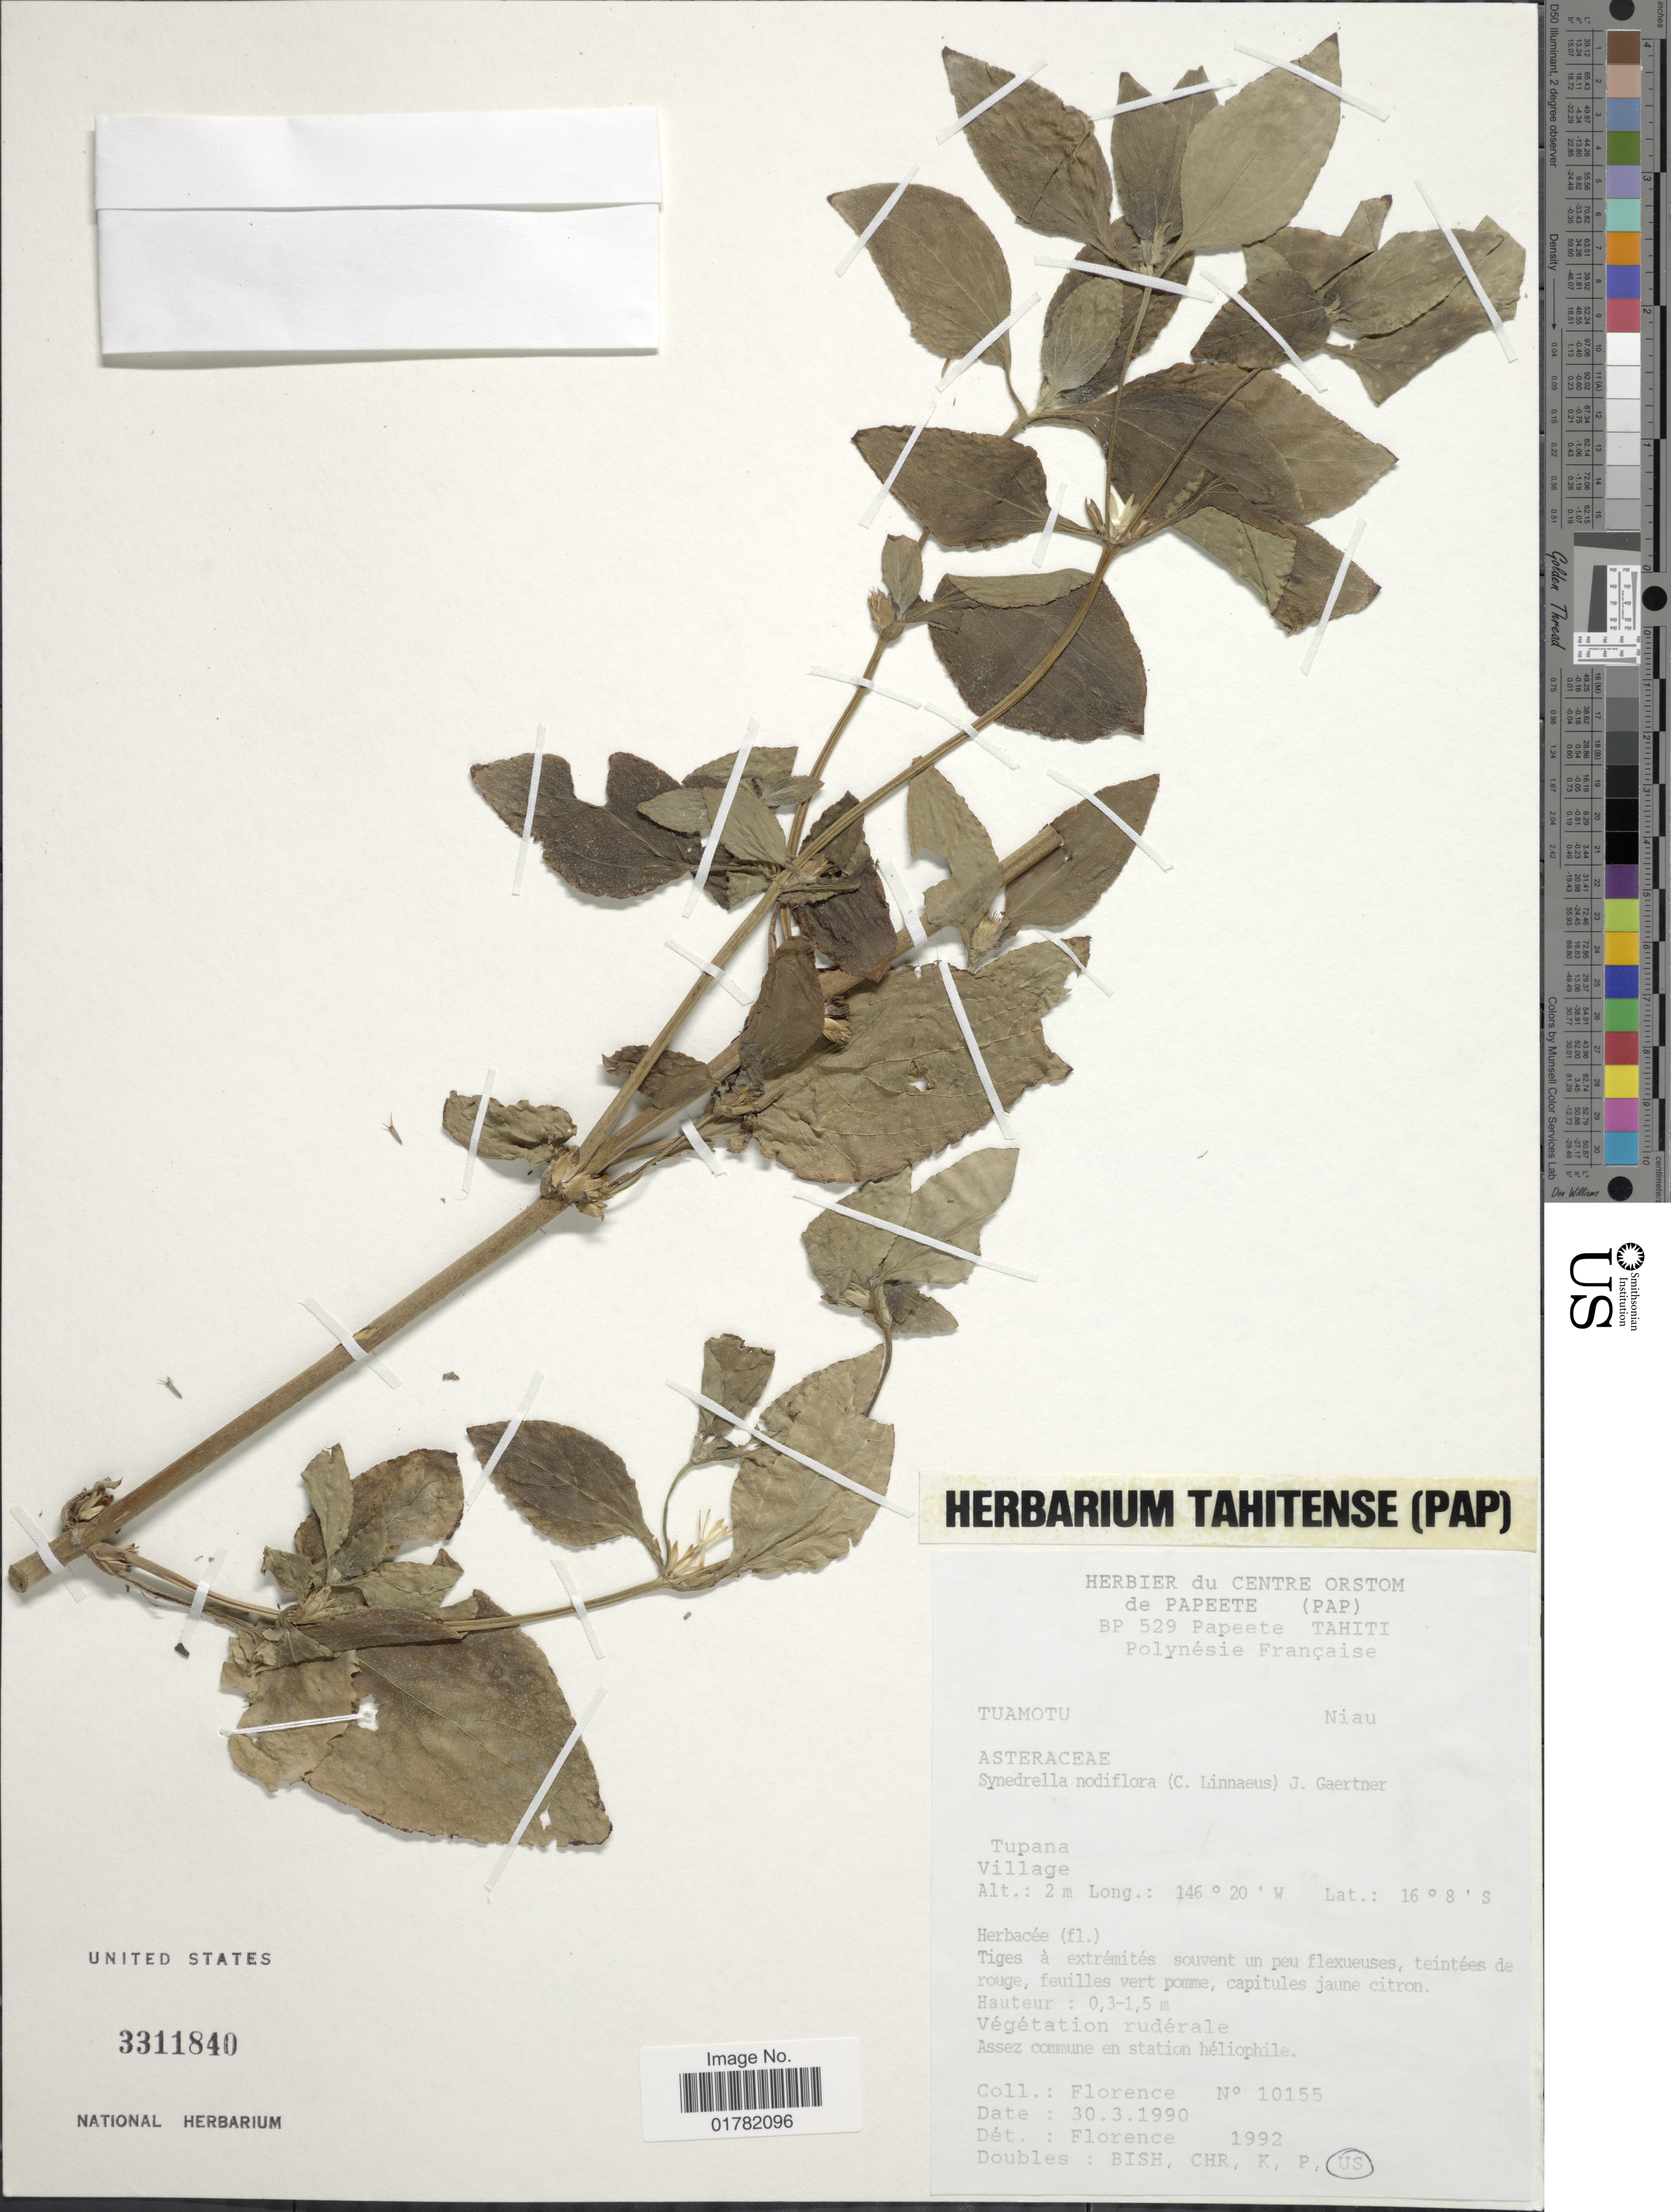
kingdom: Plantae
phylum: Tracheophyta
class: Magnoliopsida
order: Asterales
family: Asteraceae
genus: Synedrella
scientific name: Synedrella nodiflora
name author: (L.) Gaertn.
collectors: -. Florence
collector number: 10155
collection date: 1990-03-30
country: French Polynesia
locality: Tahiti, Tupana, Village, Tuamotu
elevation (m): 2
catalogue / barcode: US 3311840